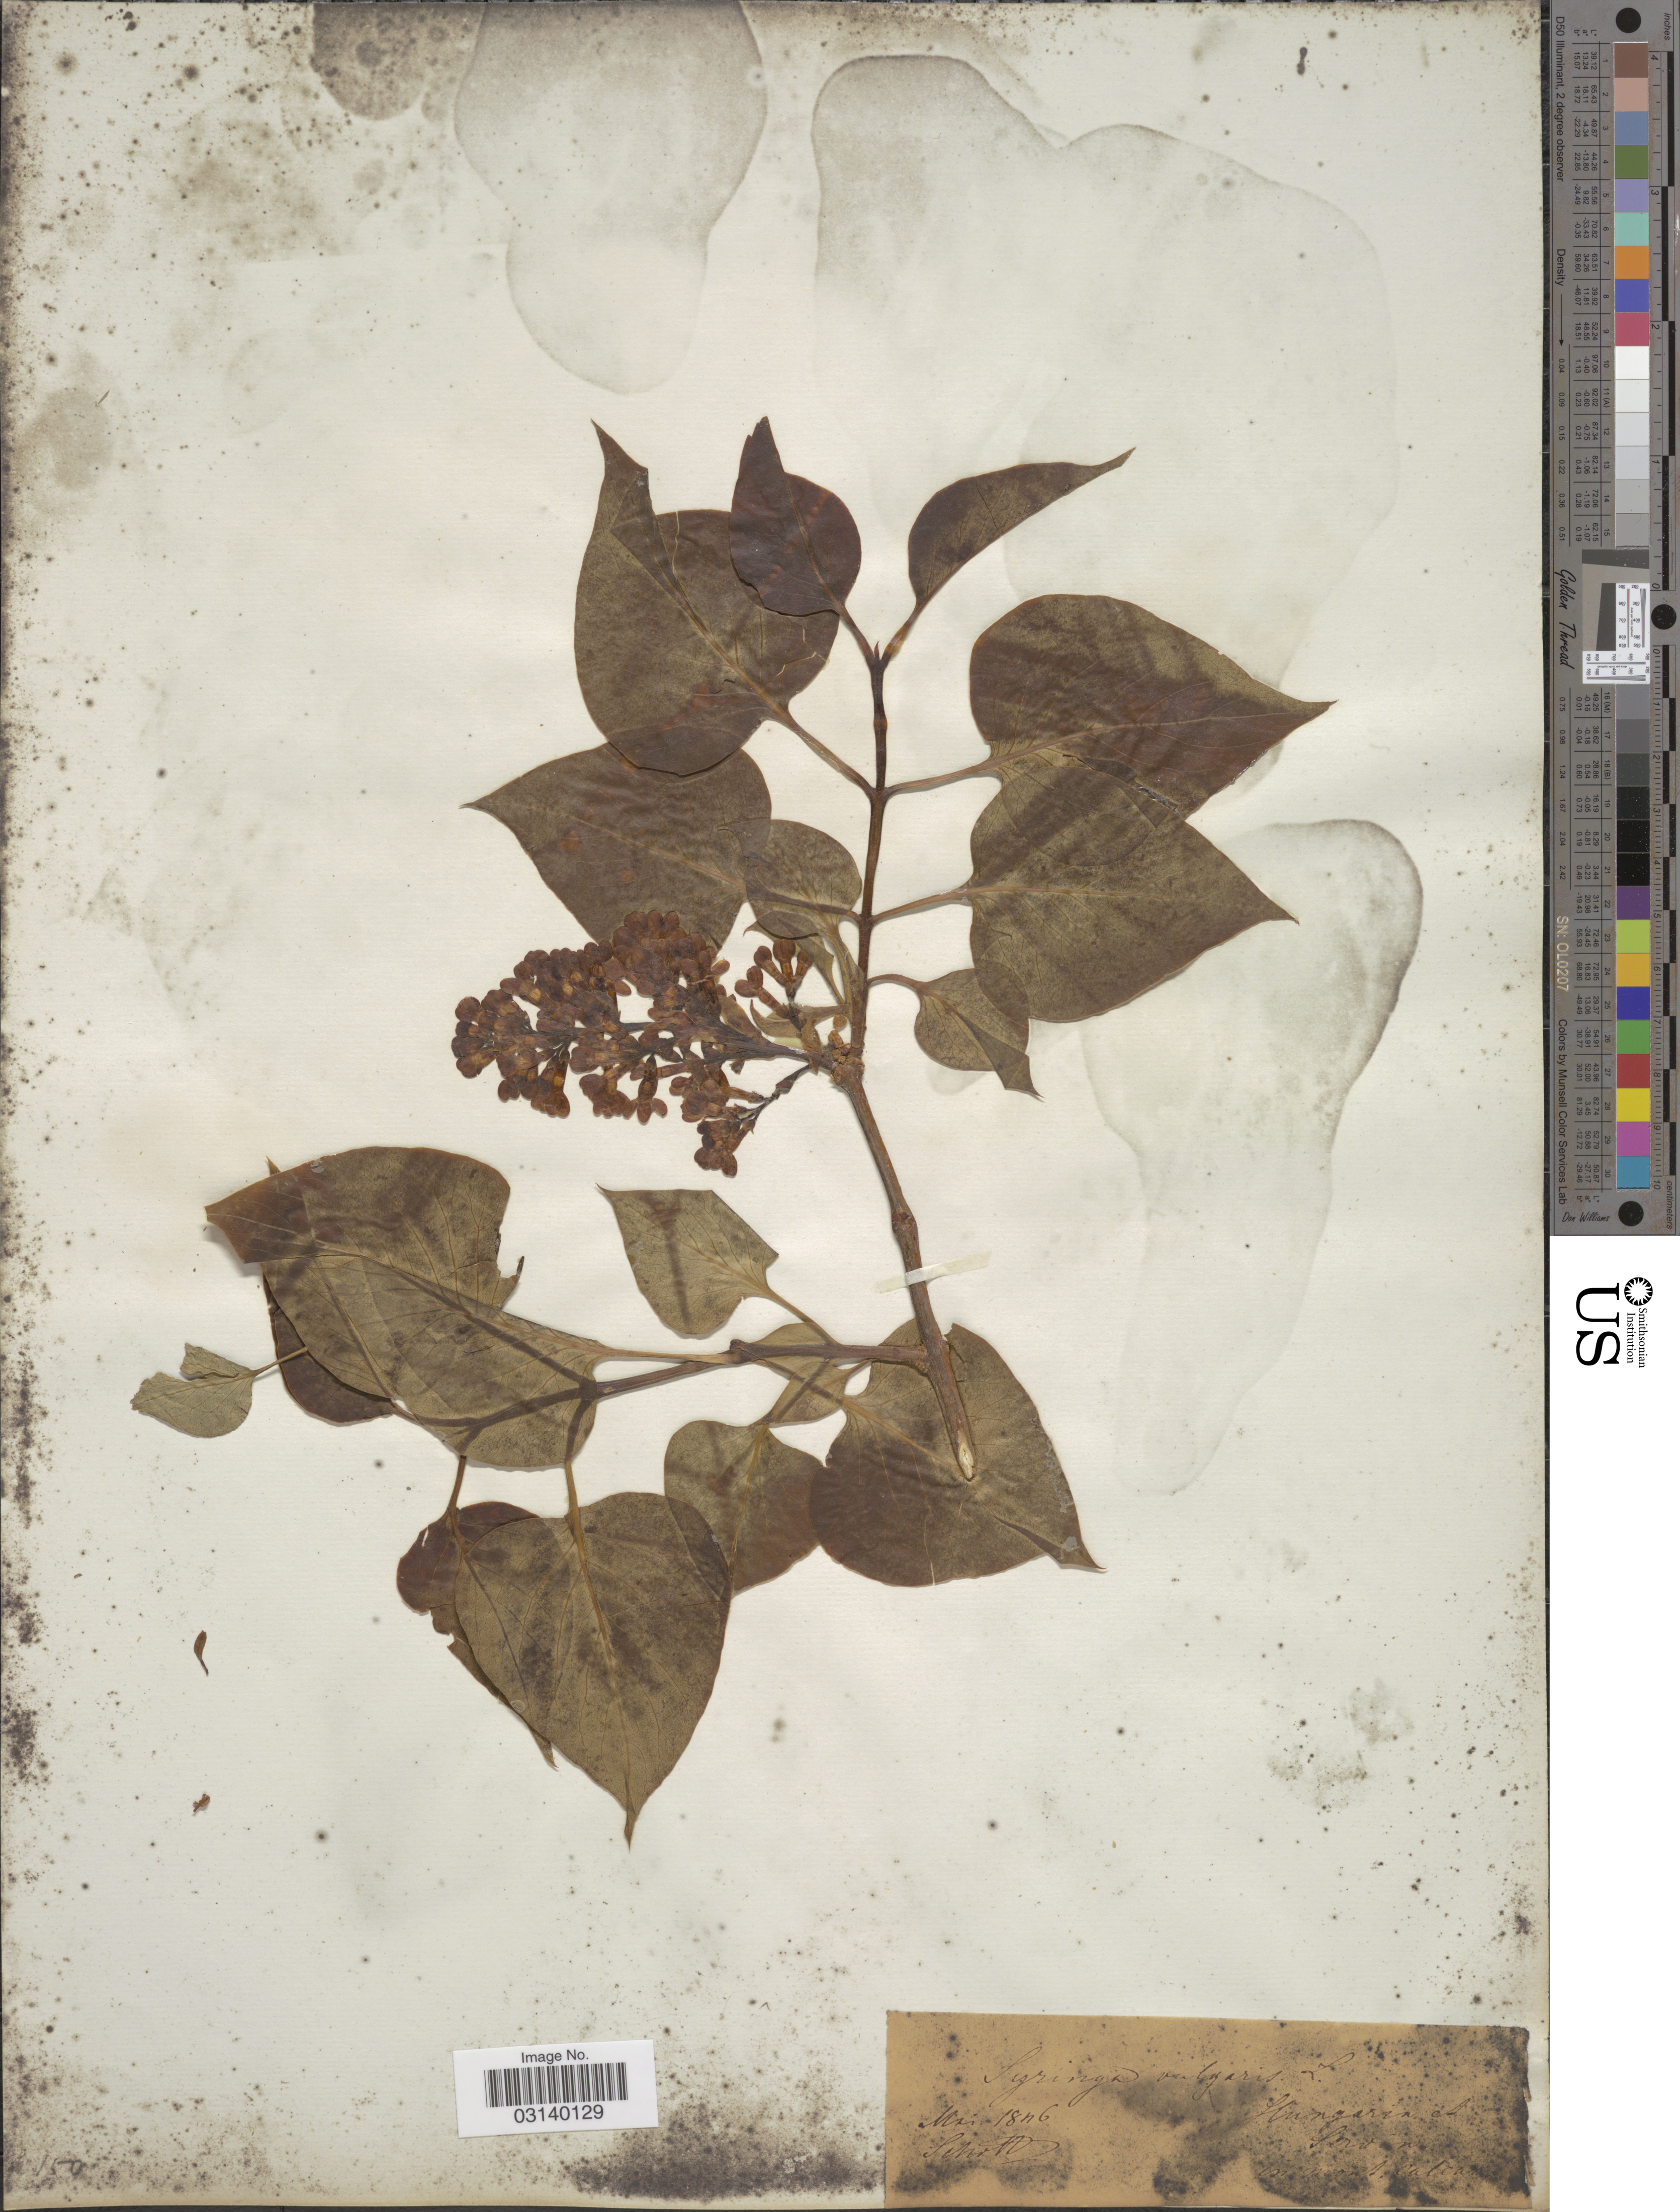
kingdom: Plantae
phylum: Tracheophyta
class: Magnoliopsida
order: Lamiales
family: Oleaceae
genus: Syringa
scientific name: Syringa vulgaris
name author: L.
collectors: Schott, --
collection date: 1846-05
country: Serbia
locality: Serv. [illegible text].